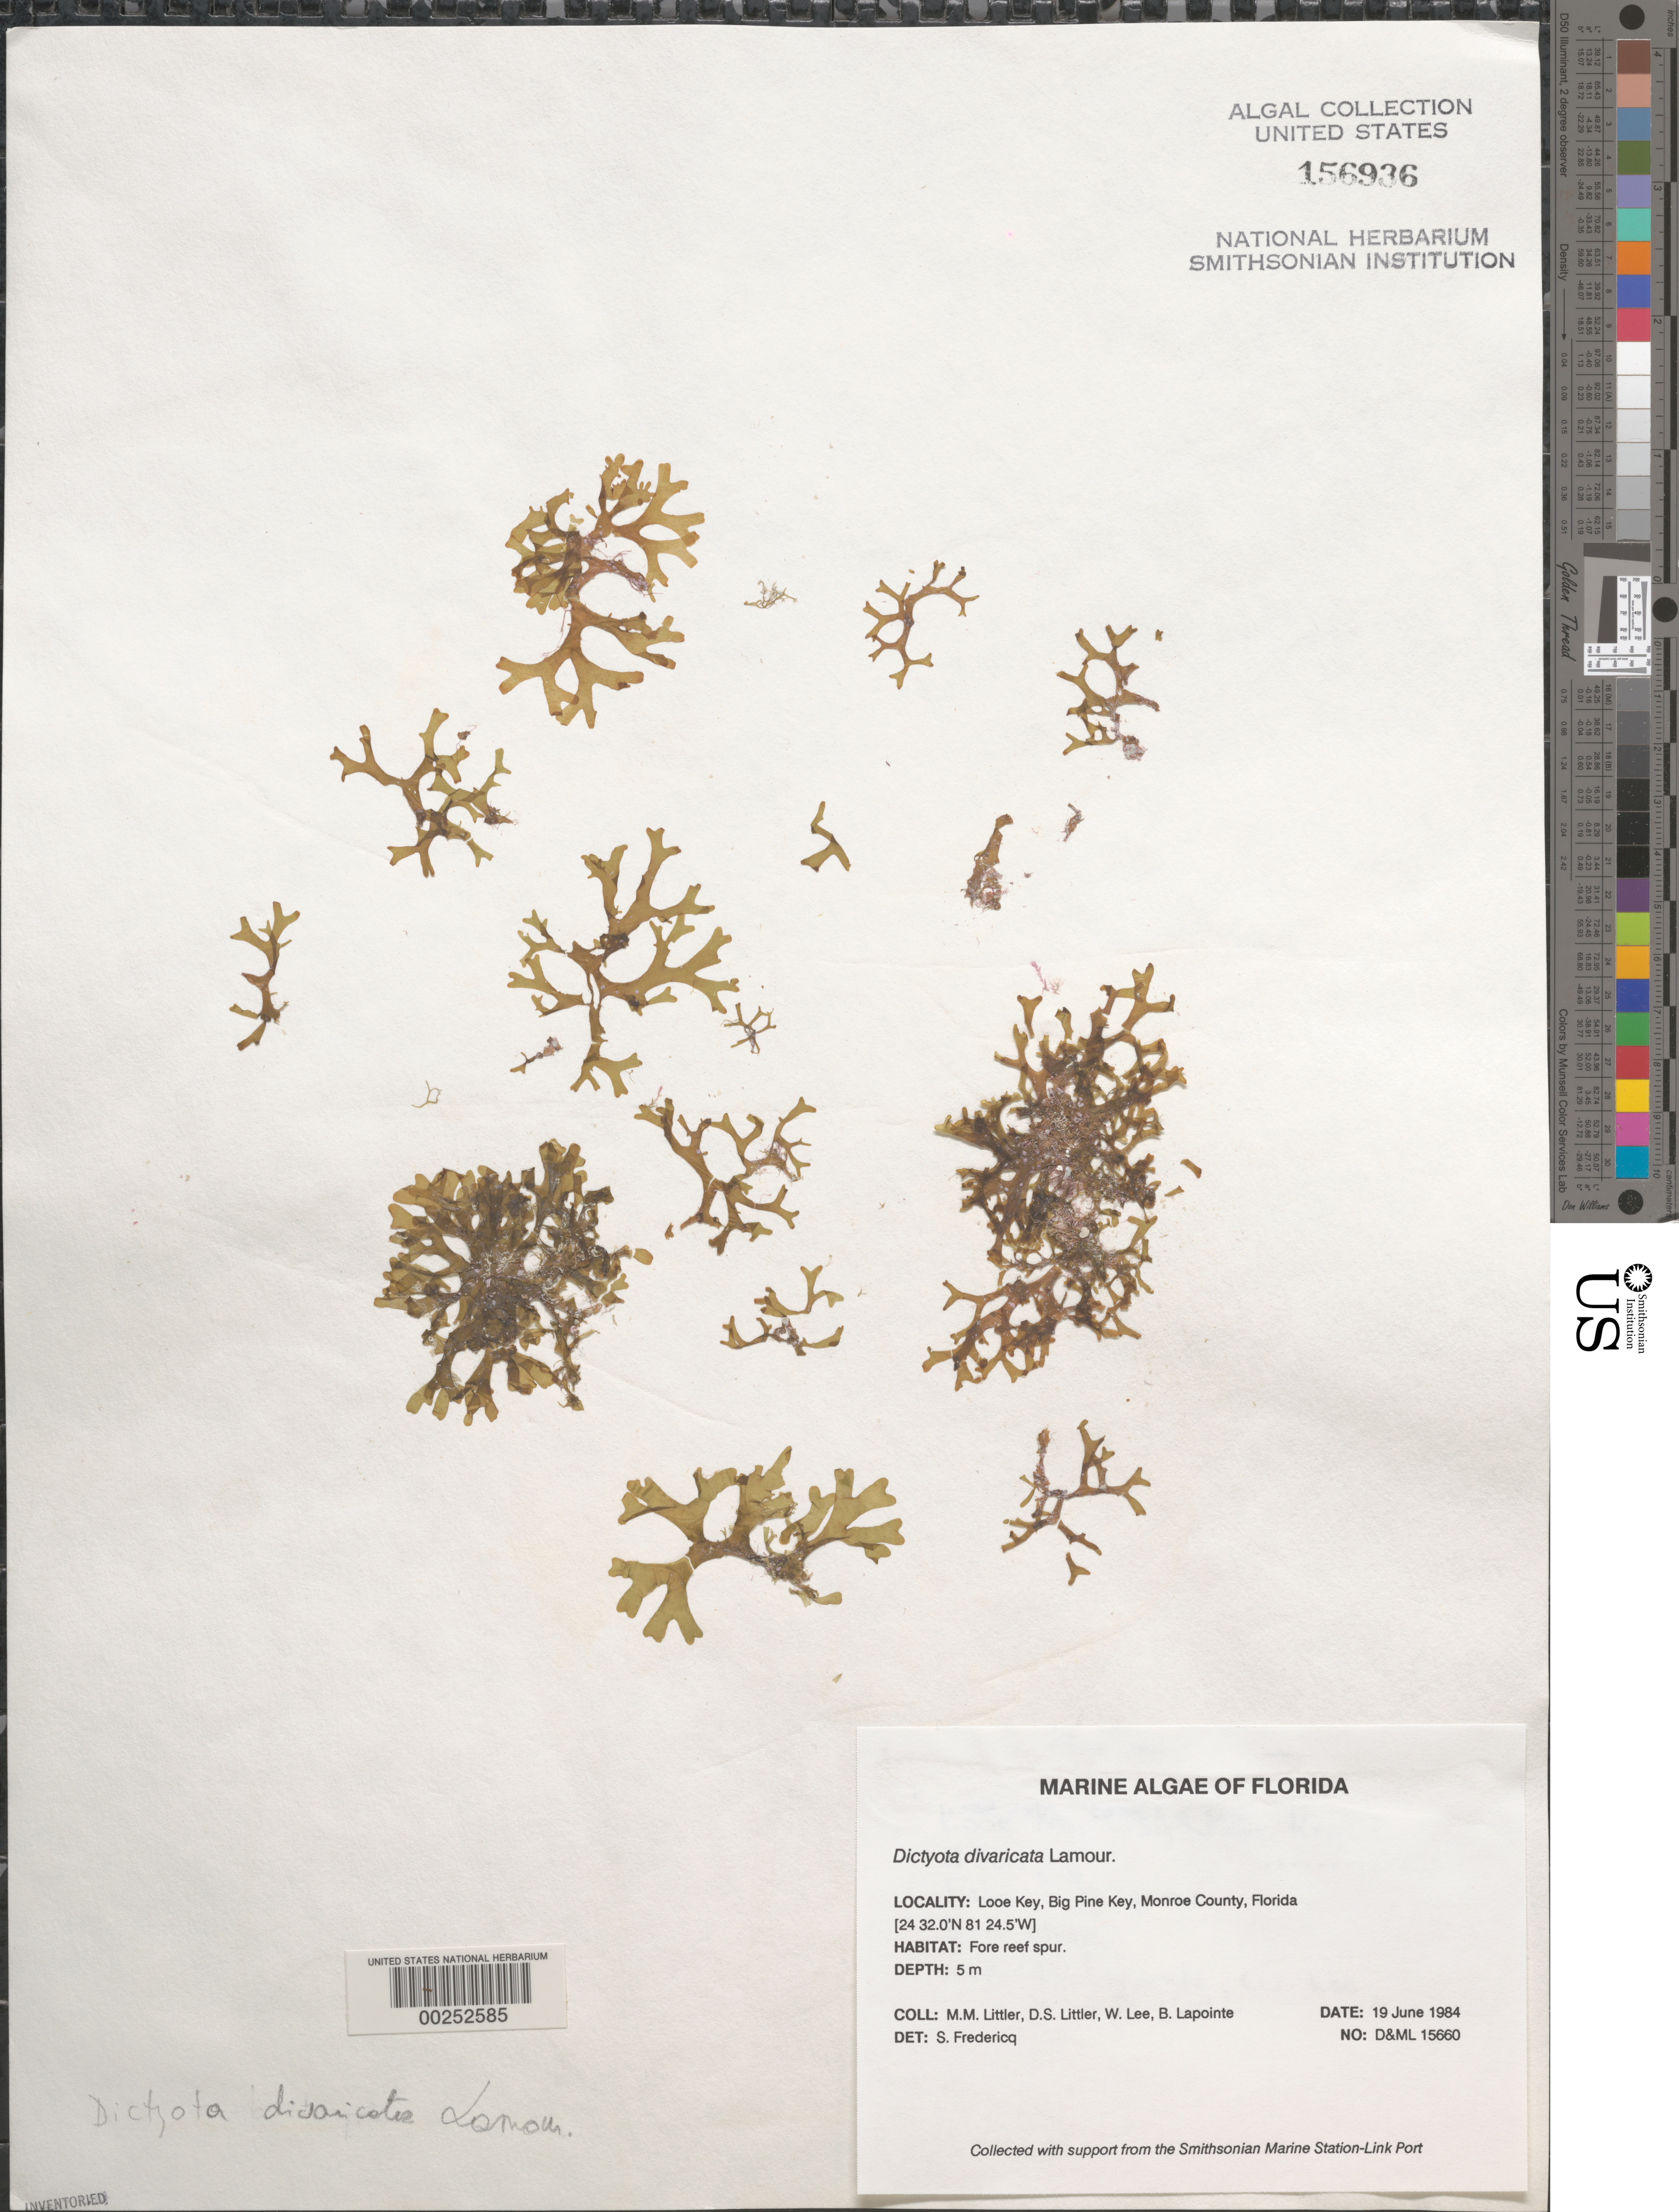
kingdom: Chromista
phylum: Ochrophyta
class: Phaeophyceae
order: Dictyotales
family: Dictyotaceae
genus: Dictyota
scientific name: Dictyota divaricata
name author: J.V.Lamouroux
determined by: Fredericq, S.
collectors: M. M. Littler, D. S. Littler, W. Lee & B. Lapointe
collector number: D&ML 15660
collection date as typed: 19 Jun 1984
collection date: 1984-06-19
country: United States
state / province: Florida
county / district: Monroe County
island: Looe Key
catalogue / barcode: US 156936